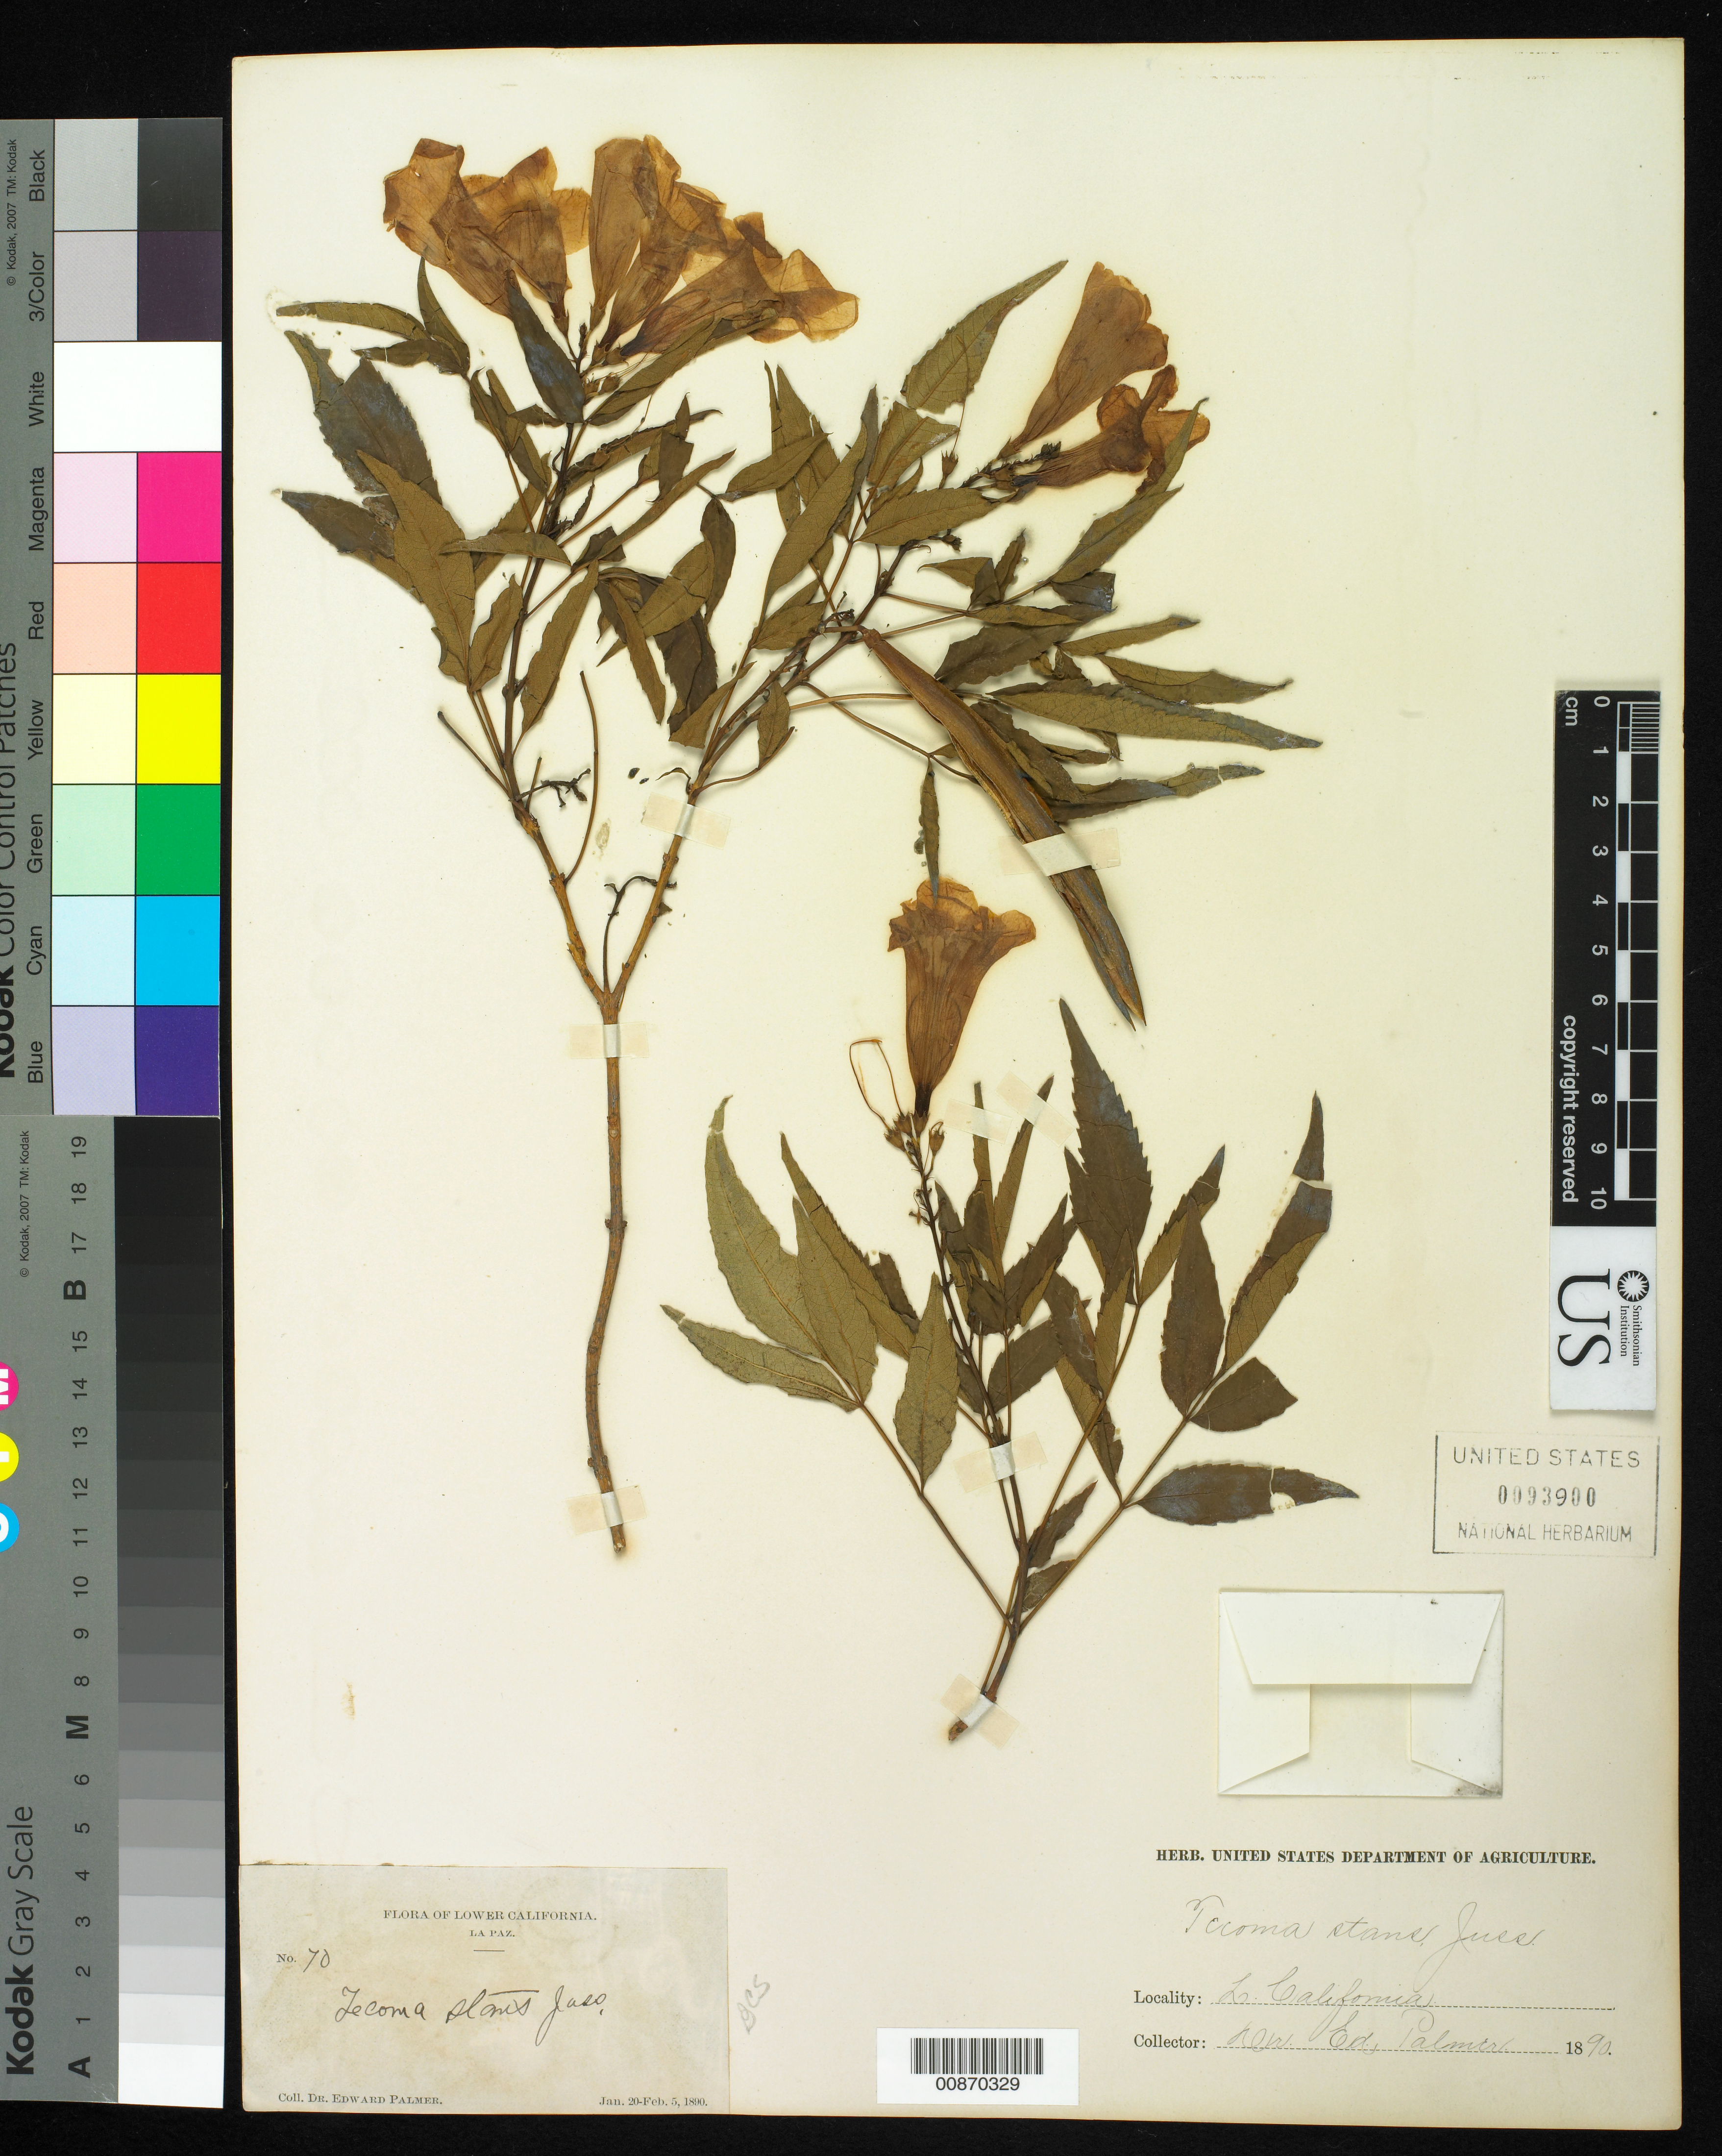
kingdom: Plantae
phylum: Tracheophyta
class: Magnoliopsida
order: Lamiales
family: Bignoniaceae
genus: Tecoma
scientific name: Tecoma stans var. stans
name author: (L.) Juss. ex Kunth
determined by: Strong, M. T., (US), Smithsonian Institution - National Museum of Natural History (UNITED STATES)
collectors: E. Palmer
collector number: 70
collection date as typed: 20 Jan 1890 to 05 Feb 1890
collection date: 1890-01-20/1890-02-05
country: Mexico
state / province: Baja California Sur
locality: La Paz, Baja California Sur.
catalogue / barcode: US 93900